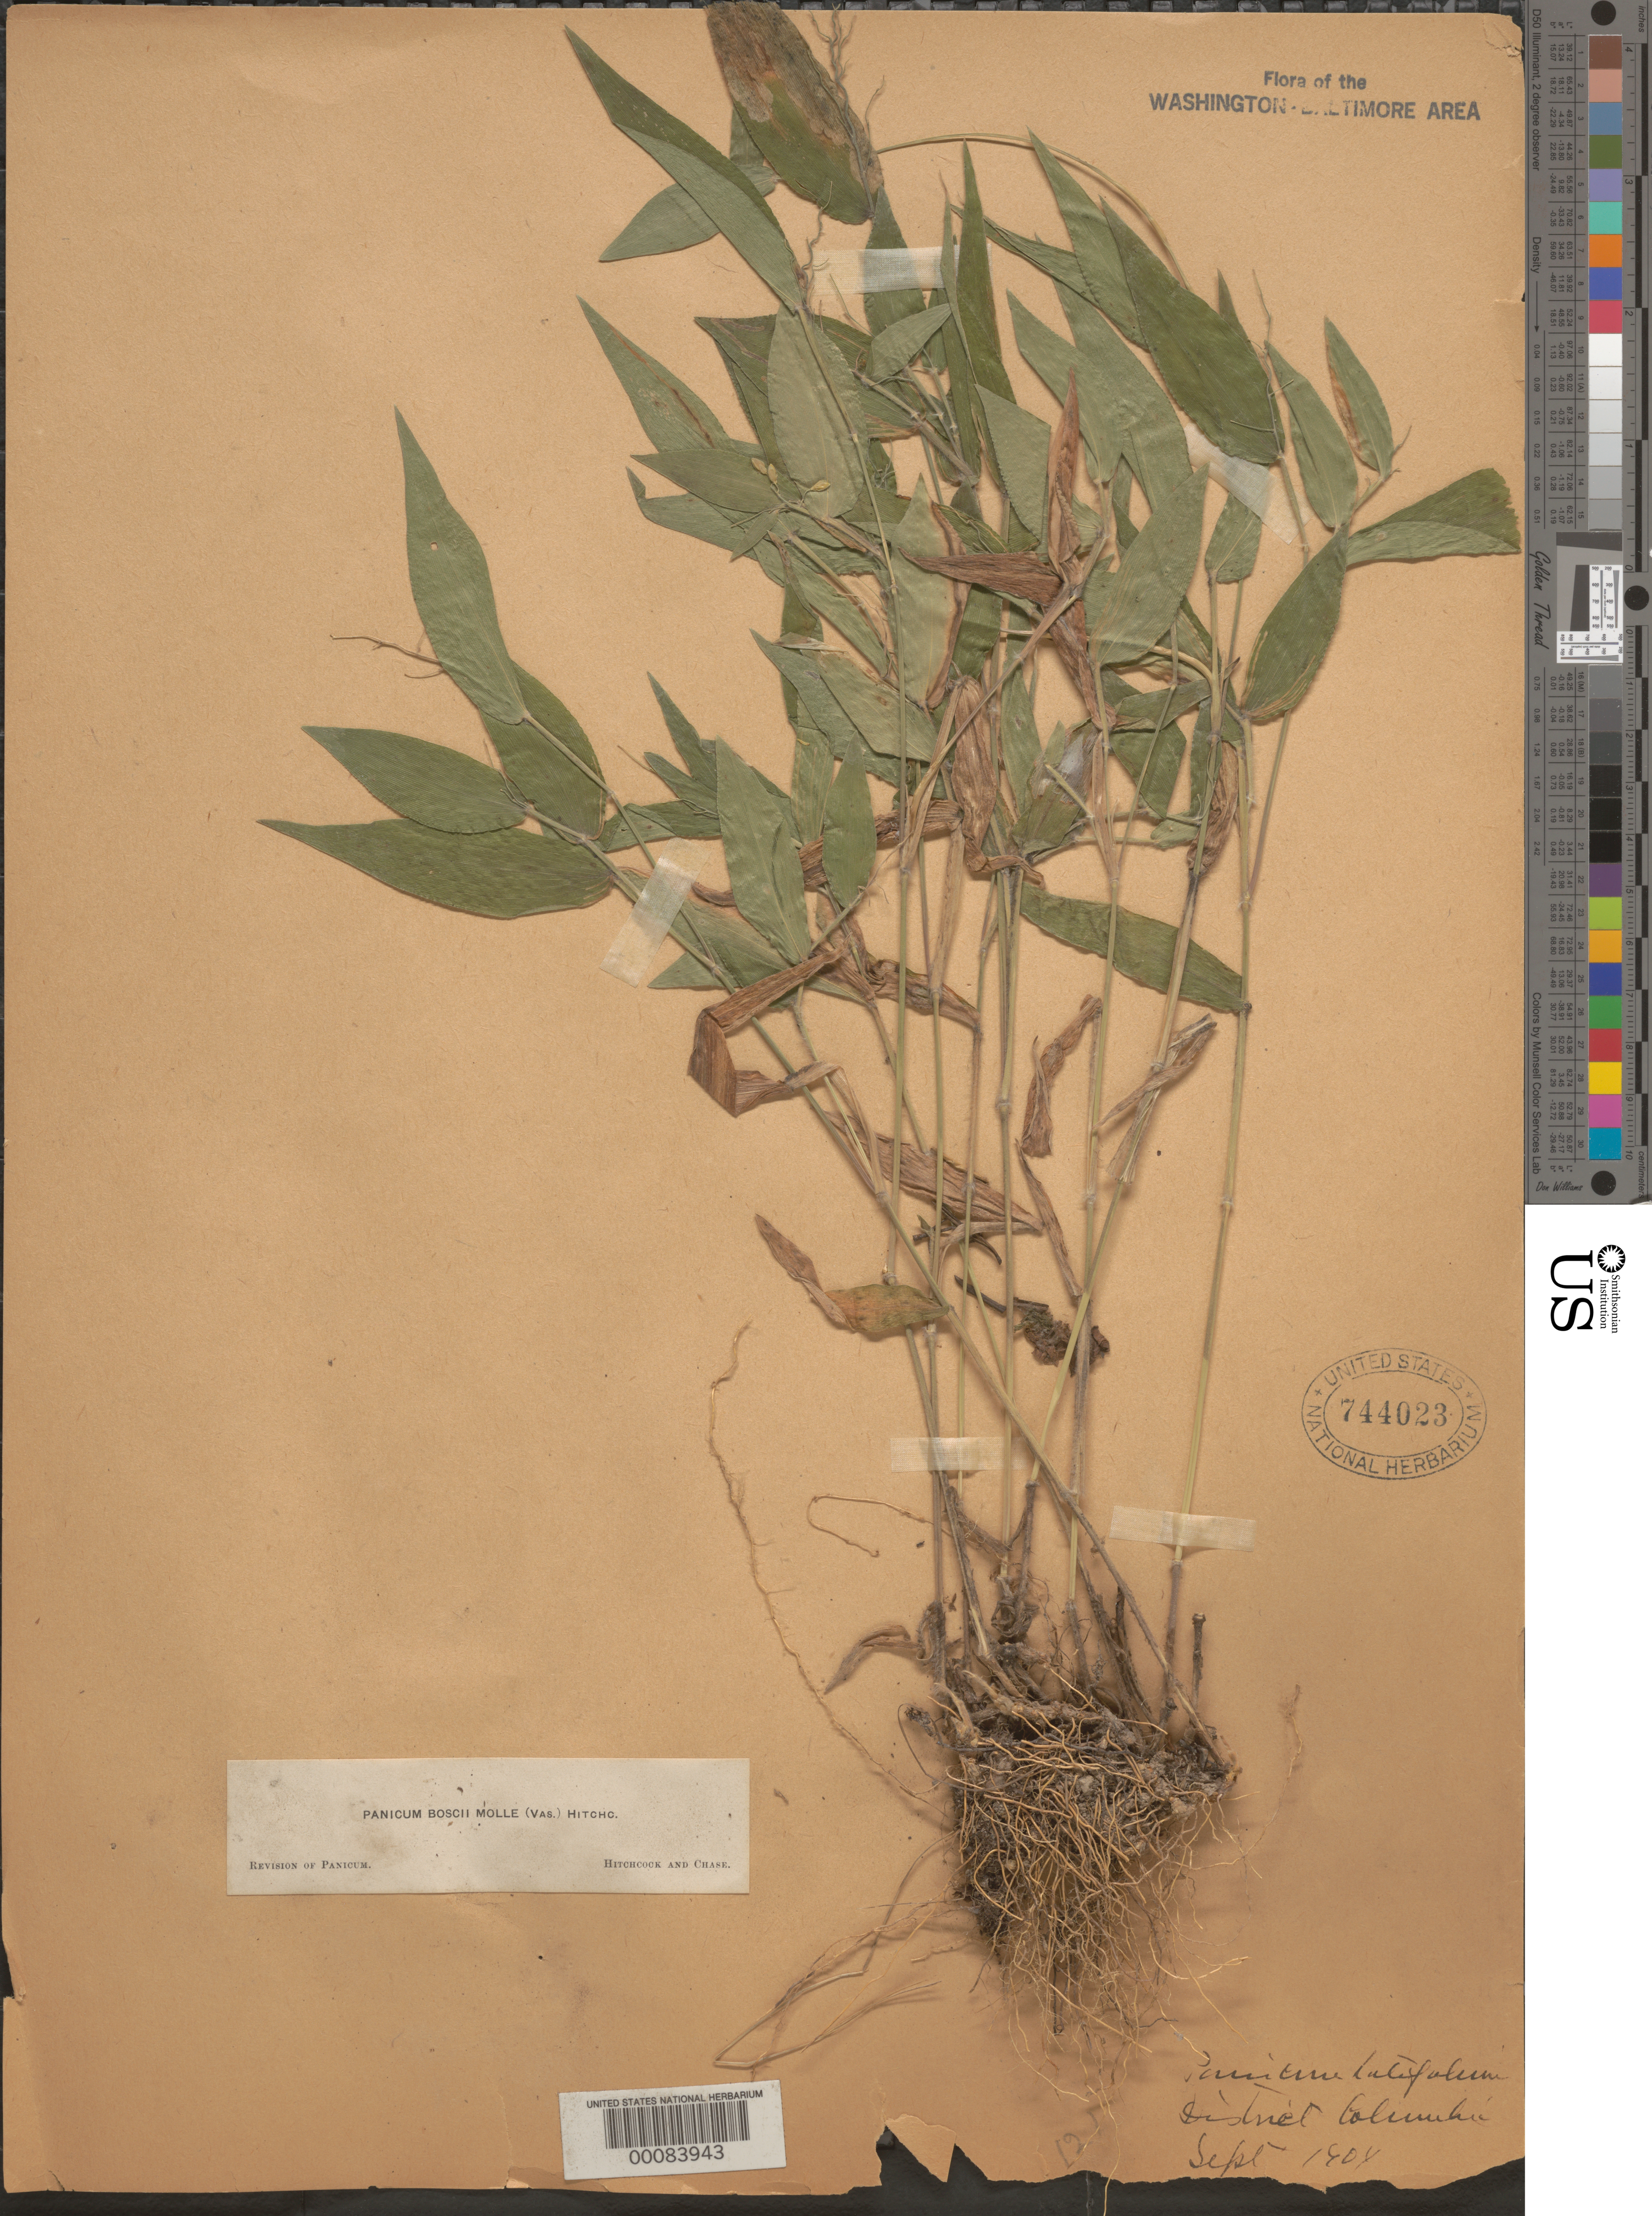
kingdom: Plantae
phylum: Tracheophyta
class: Liliopsida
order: Poales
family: Poaceae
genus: Dichanthelium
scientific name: Dichanthelium boscii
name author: (Poir.) Gould & C.A. Clark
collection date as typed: Sep 1904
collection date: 1904-09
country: United States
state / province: District of Columbia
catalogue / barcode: US 744023